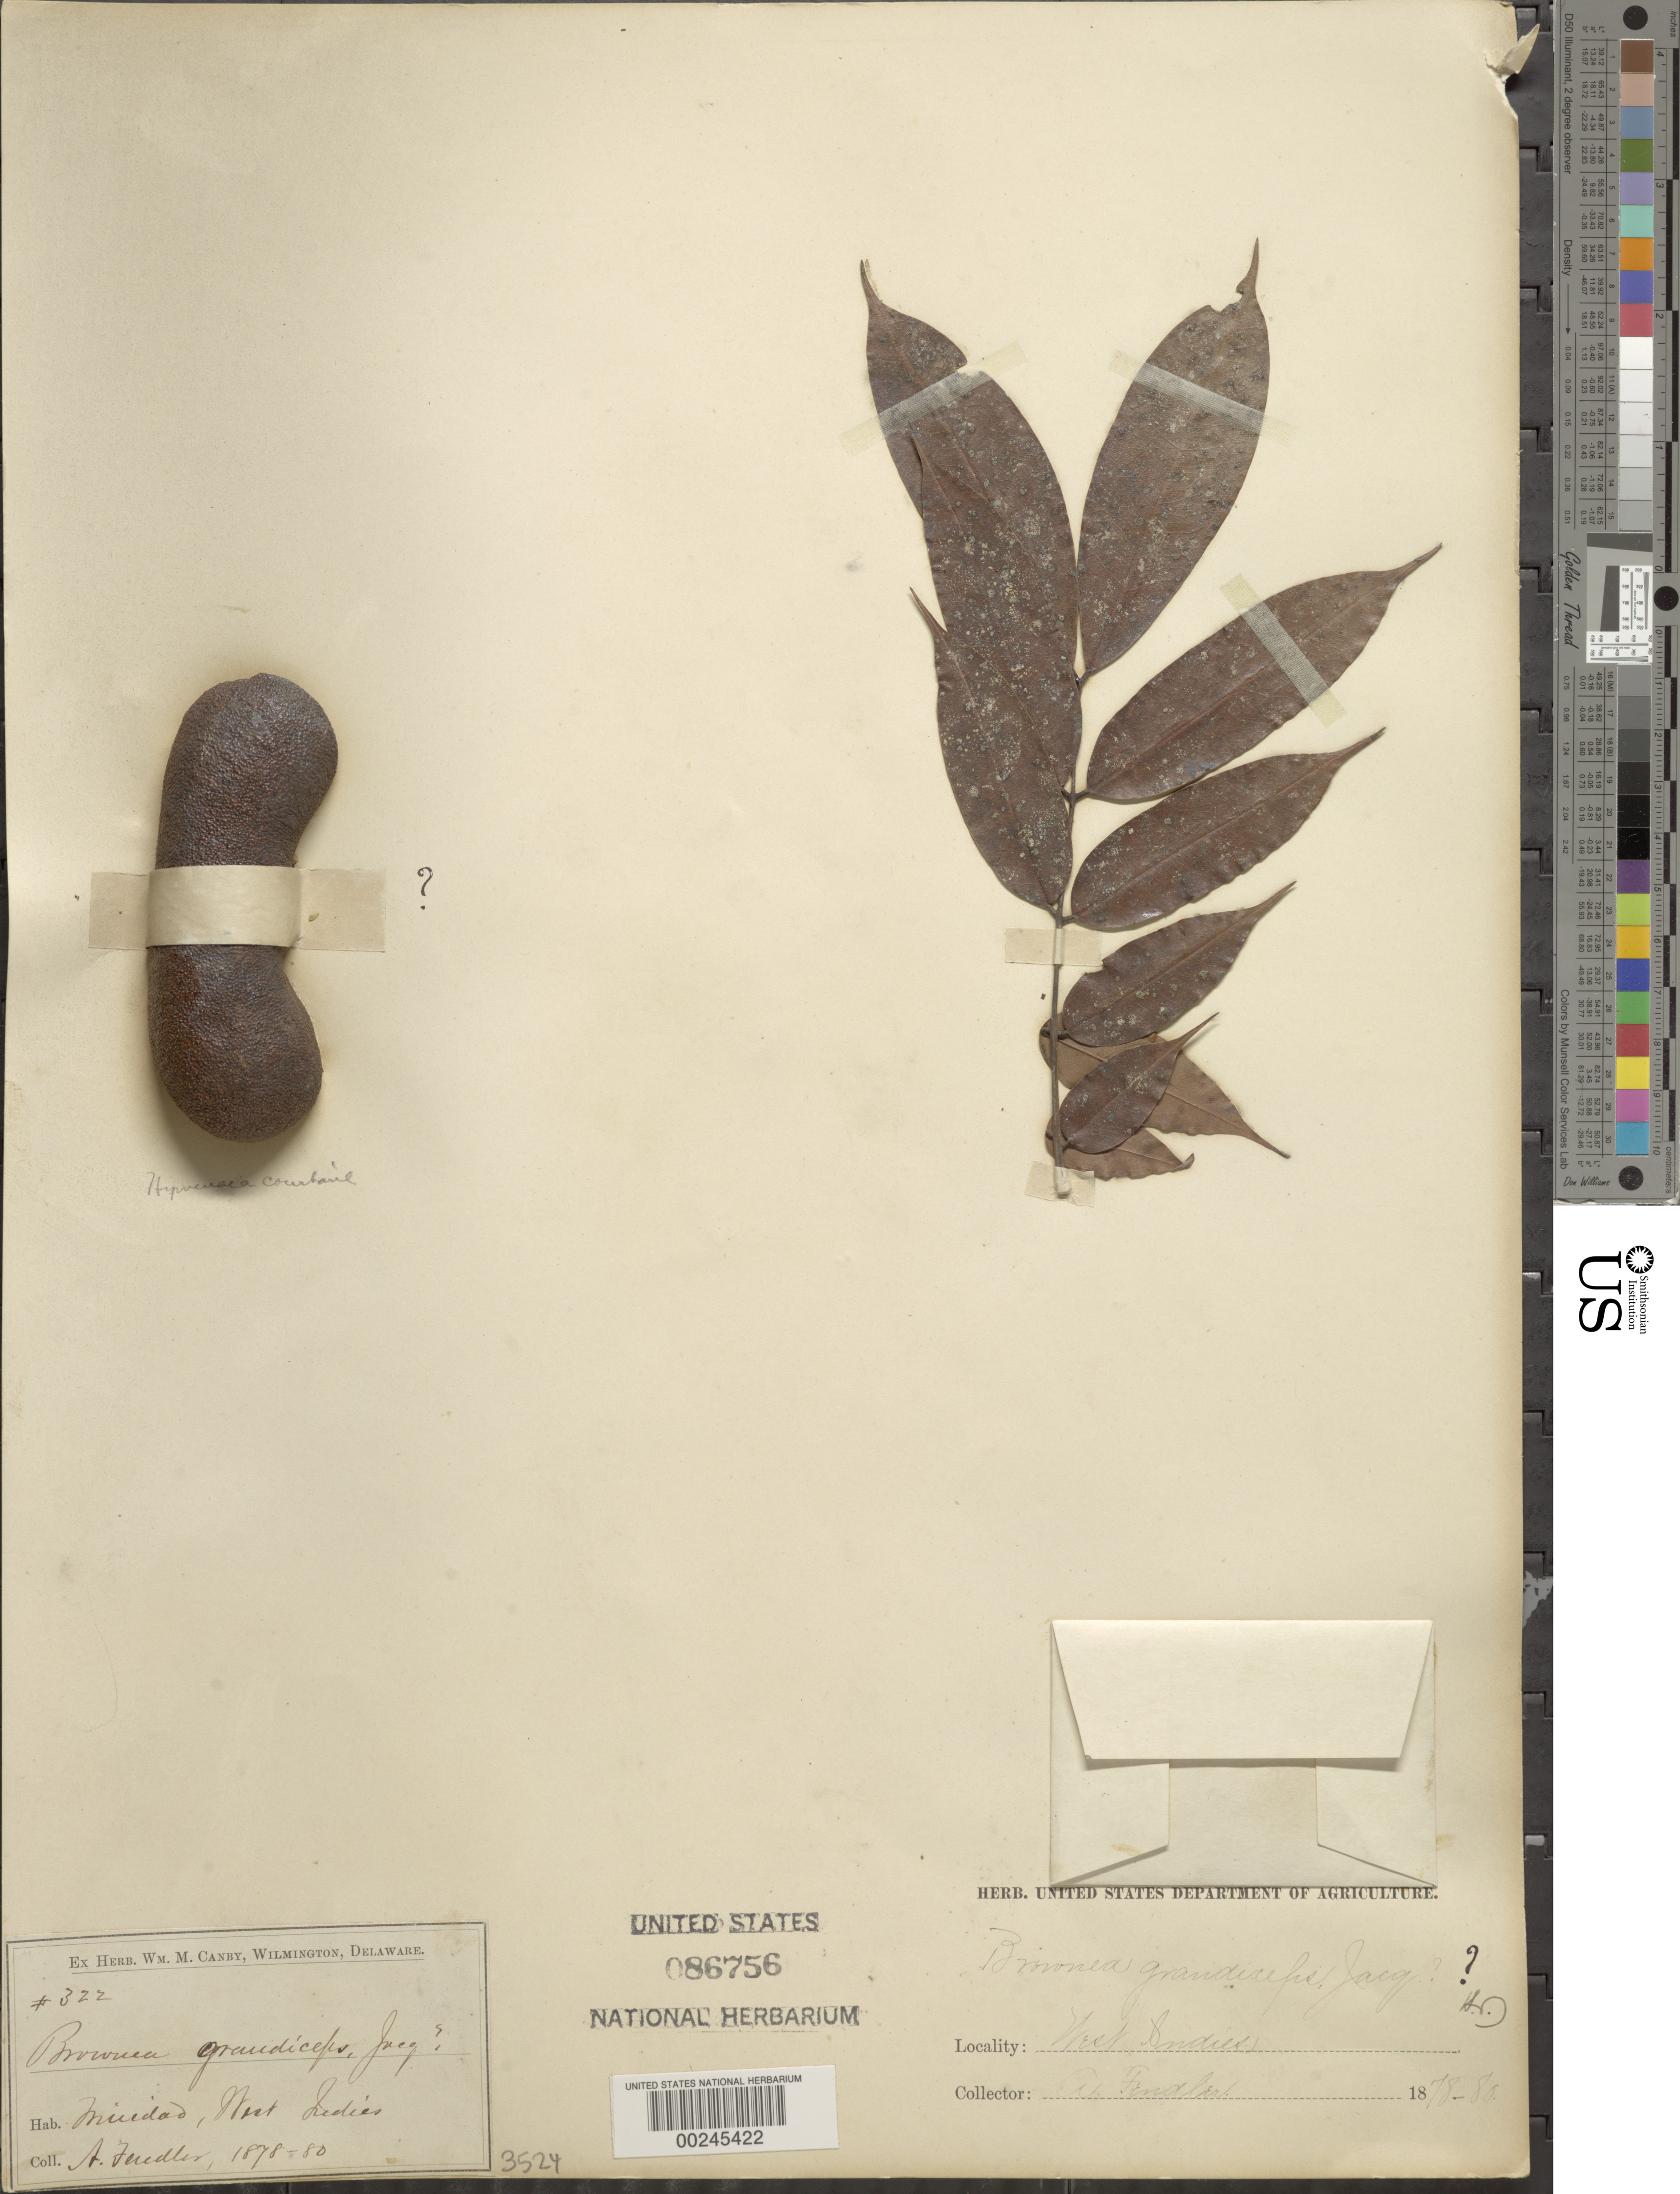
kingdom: Plantae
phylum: Tracheophyta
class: Magnoliopsida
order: Fabales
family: Fabaceae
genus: Brownea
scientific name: Brownea grandiceps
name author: Jacq.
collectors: A. Fendler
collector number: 322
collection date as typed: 1878 to -- -- 1880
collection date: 1878/1880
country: Trinidad and Tobago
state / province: Trinidad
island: Trinidad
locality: Trinidad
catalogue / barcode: US 86756